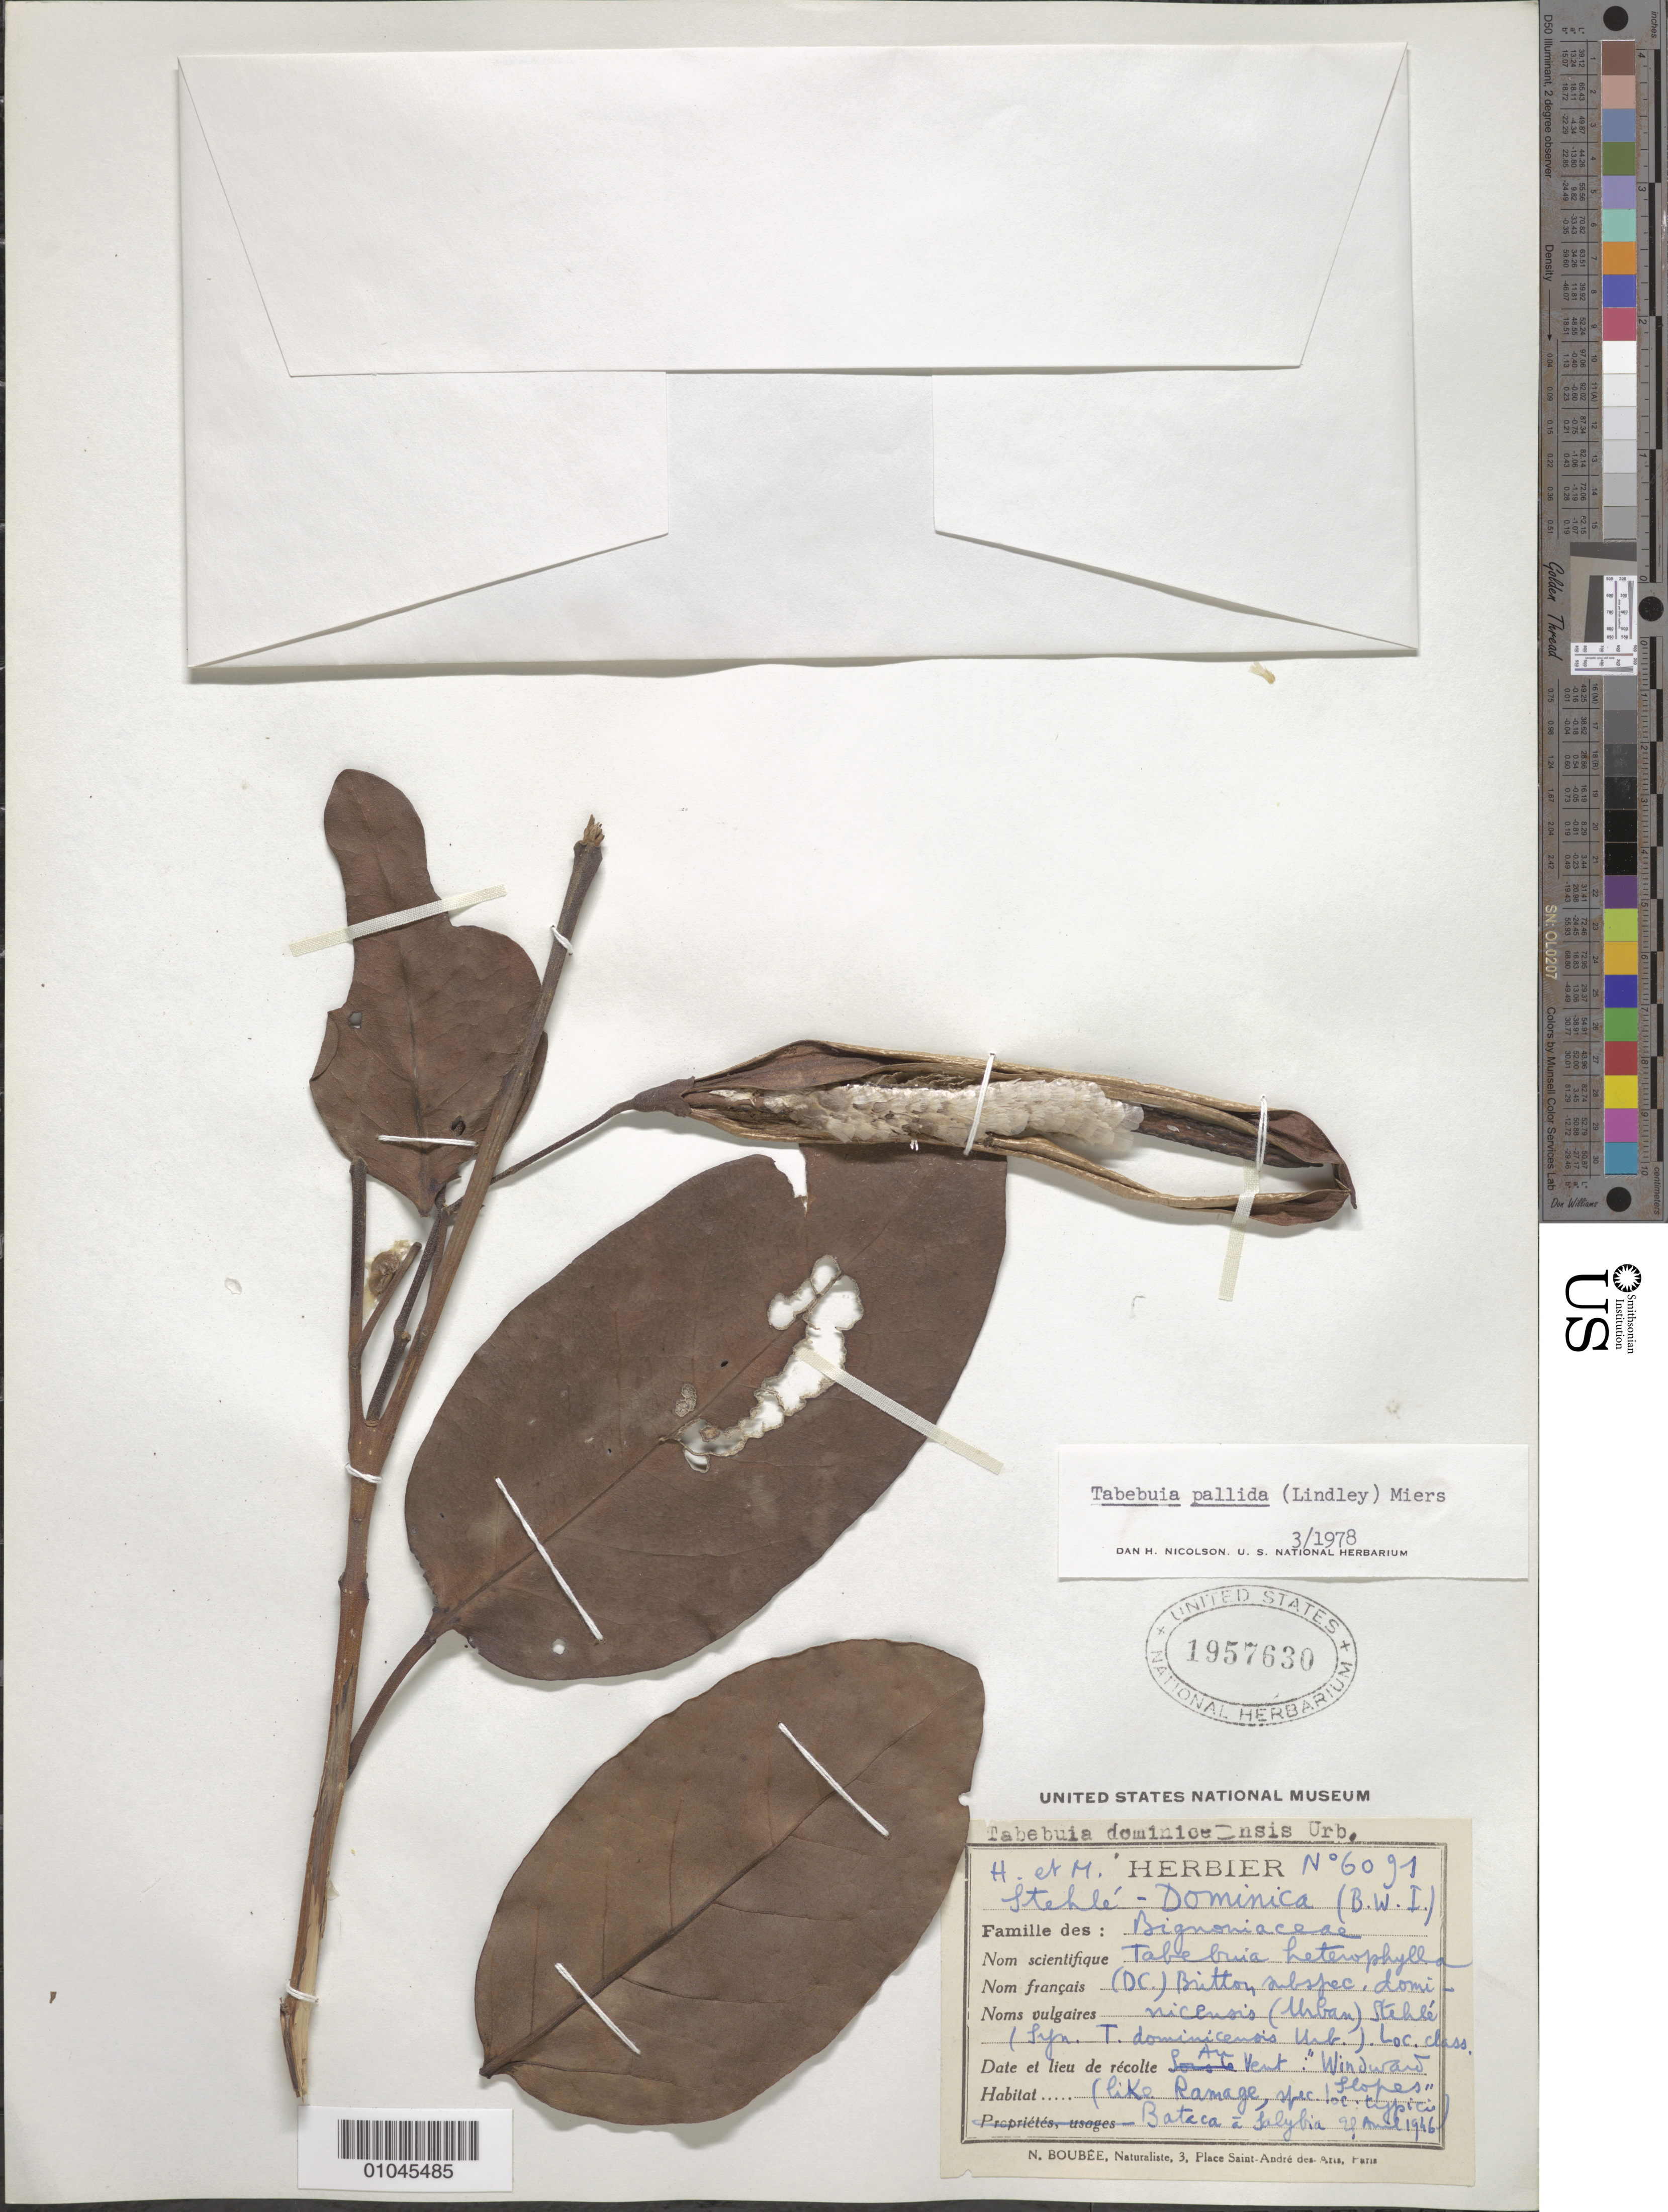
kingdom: Plantae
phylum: Tracheophyta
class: Magnoliopsida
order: Lamiales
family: Bignoniaceae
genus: Tabebuia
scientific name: Tabebuia pallida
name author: (Lindl.) Miers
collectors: M. Stehlé & H. Stehlé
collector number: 6091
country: Dominica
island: Dominica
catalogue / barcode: US 1957630